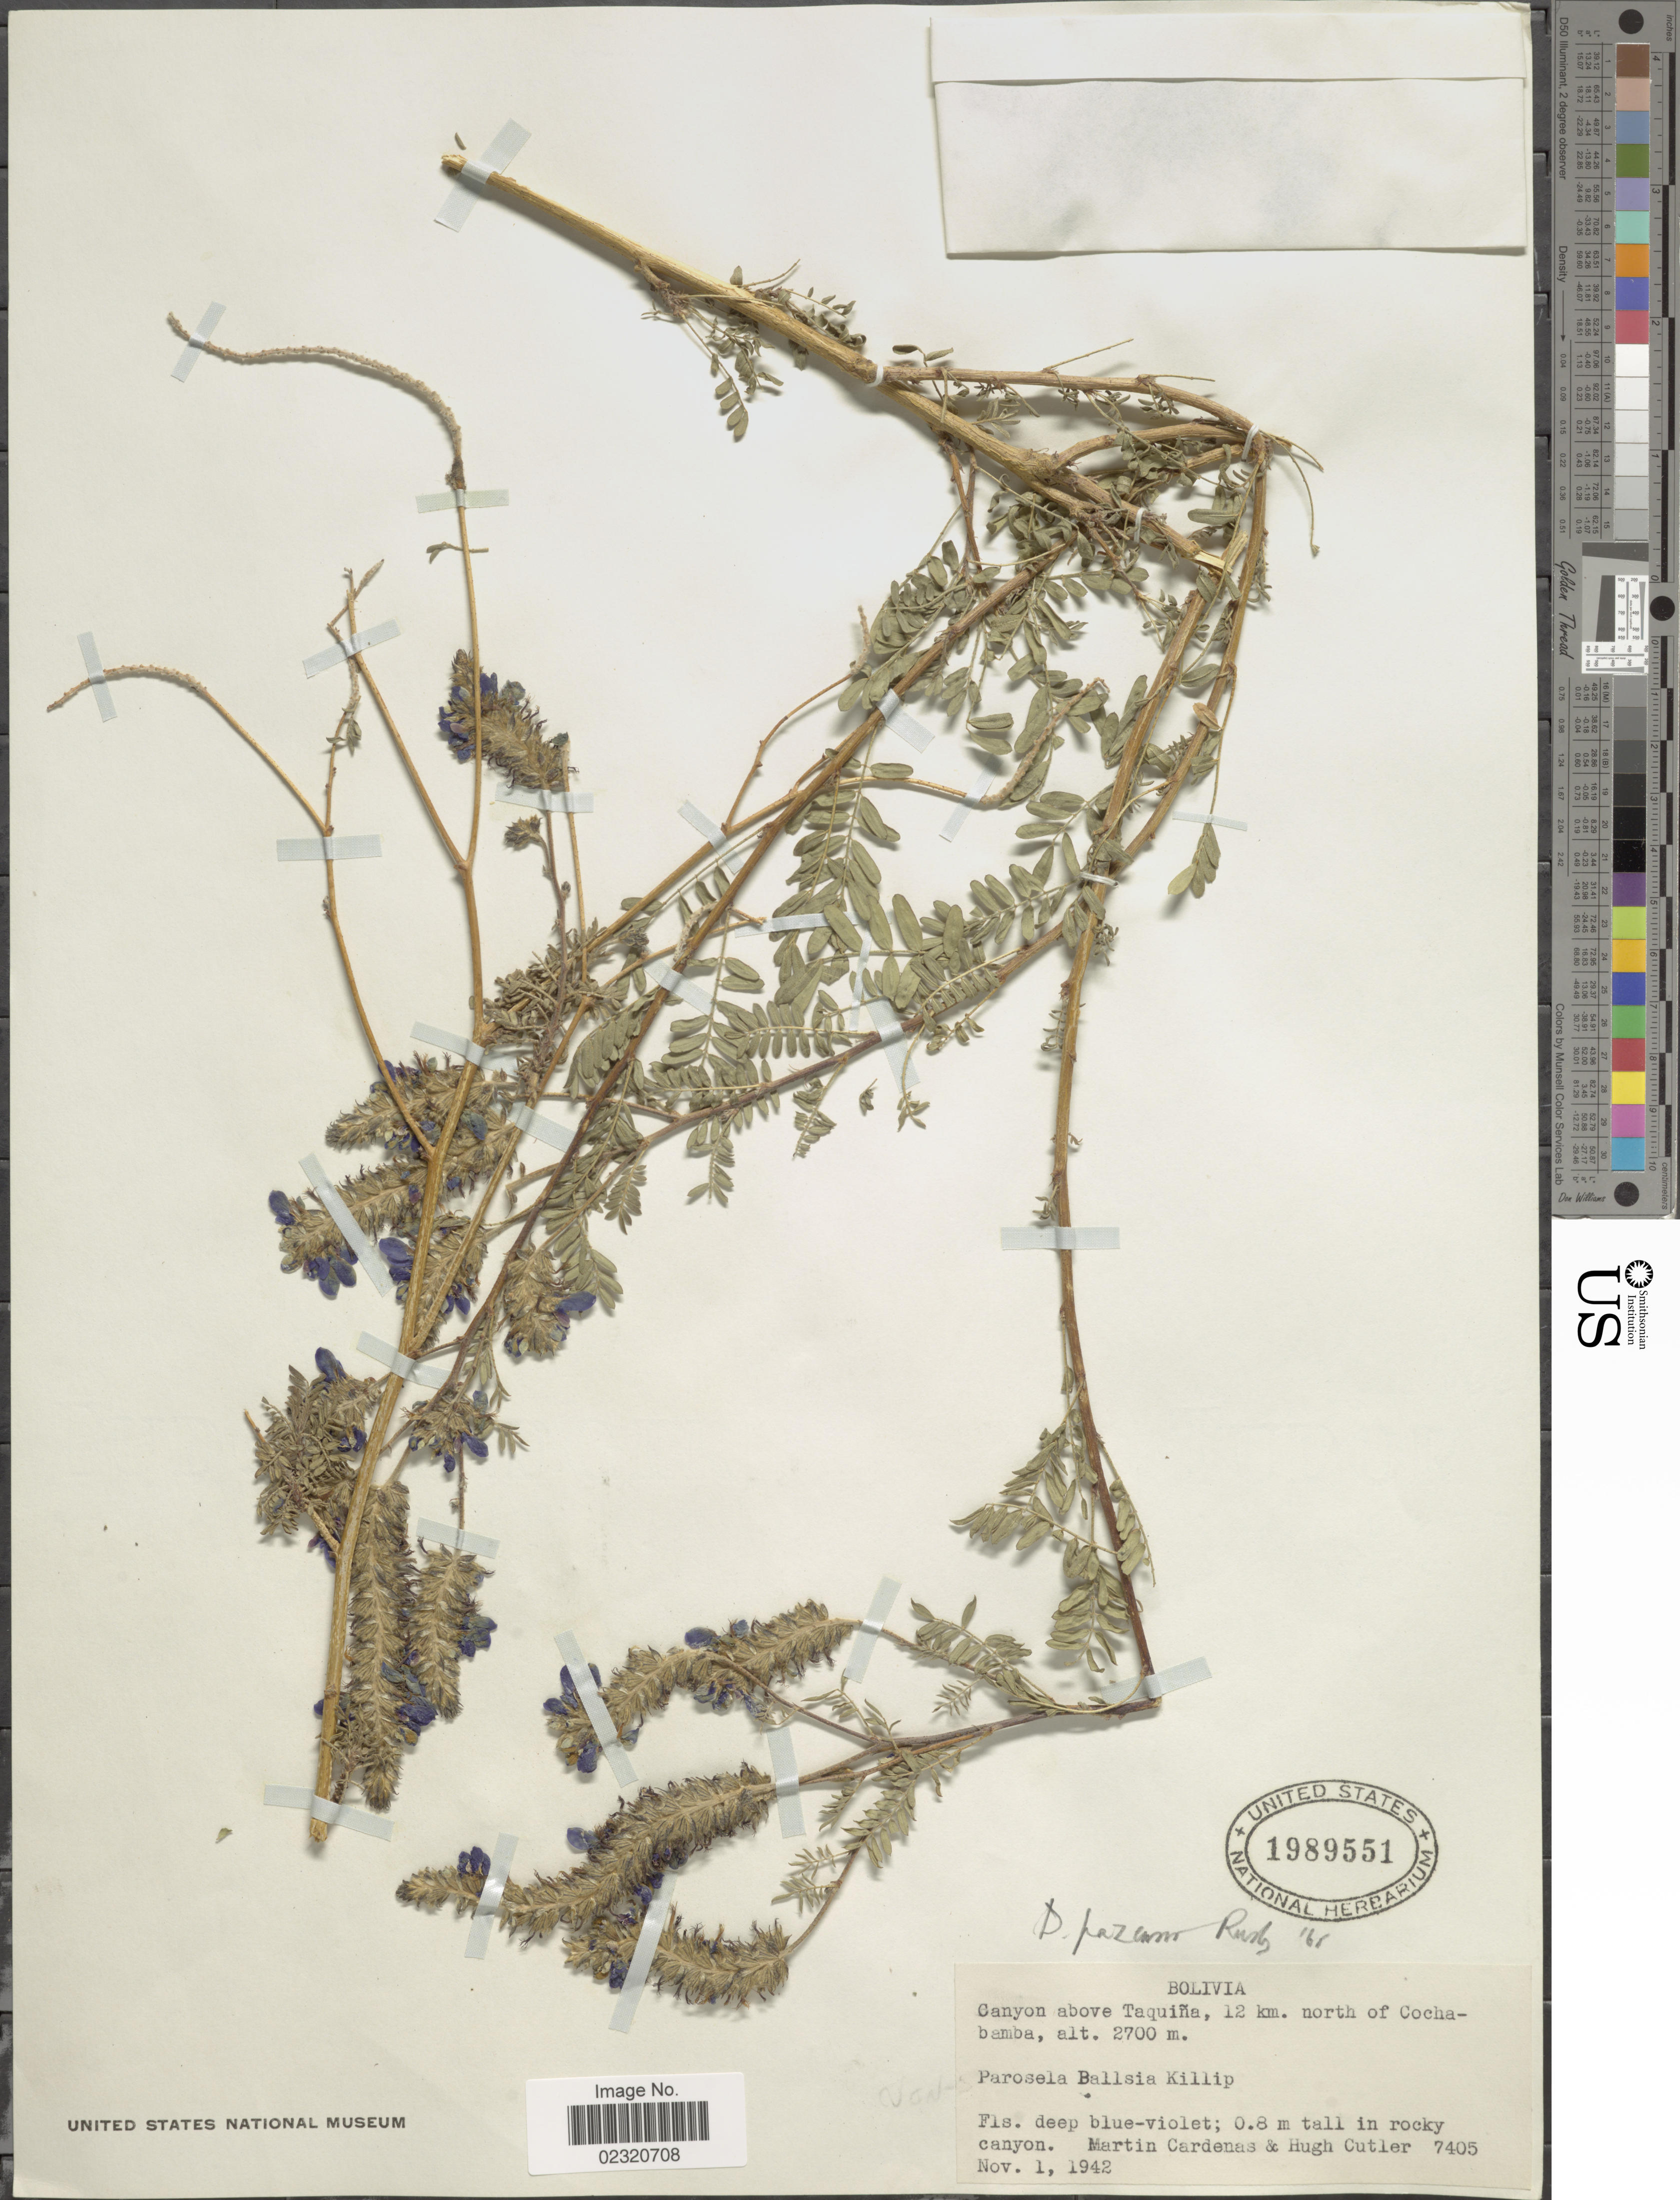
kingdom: Plantae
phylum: Tracheophyta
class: Magnoliopsida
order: Fabales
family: Fabaceae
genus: Dalea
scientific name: Dalea pazensis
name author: Rusby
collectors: M. Cárdenas & H. C. Cutler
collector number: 7405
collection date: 1942-11-01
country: Bolivia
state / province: Cochabamba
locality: Canyon above Taquina, 12 km. north of Cochabamba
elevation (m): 2700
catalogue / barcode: US 1989551